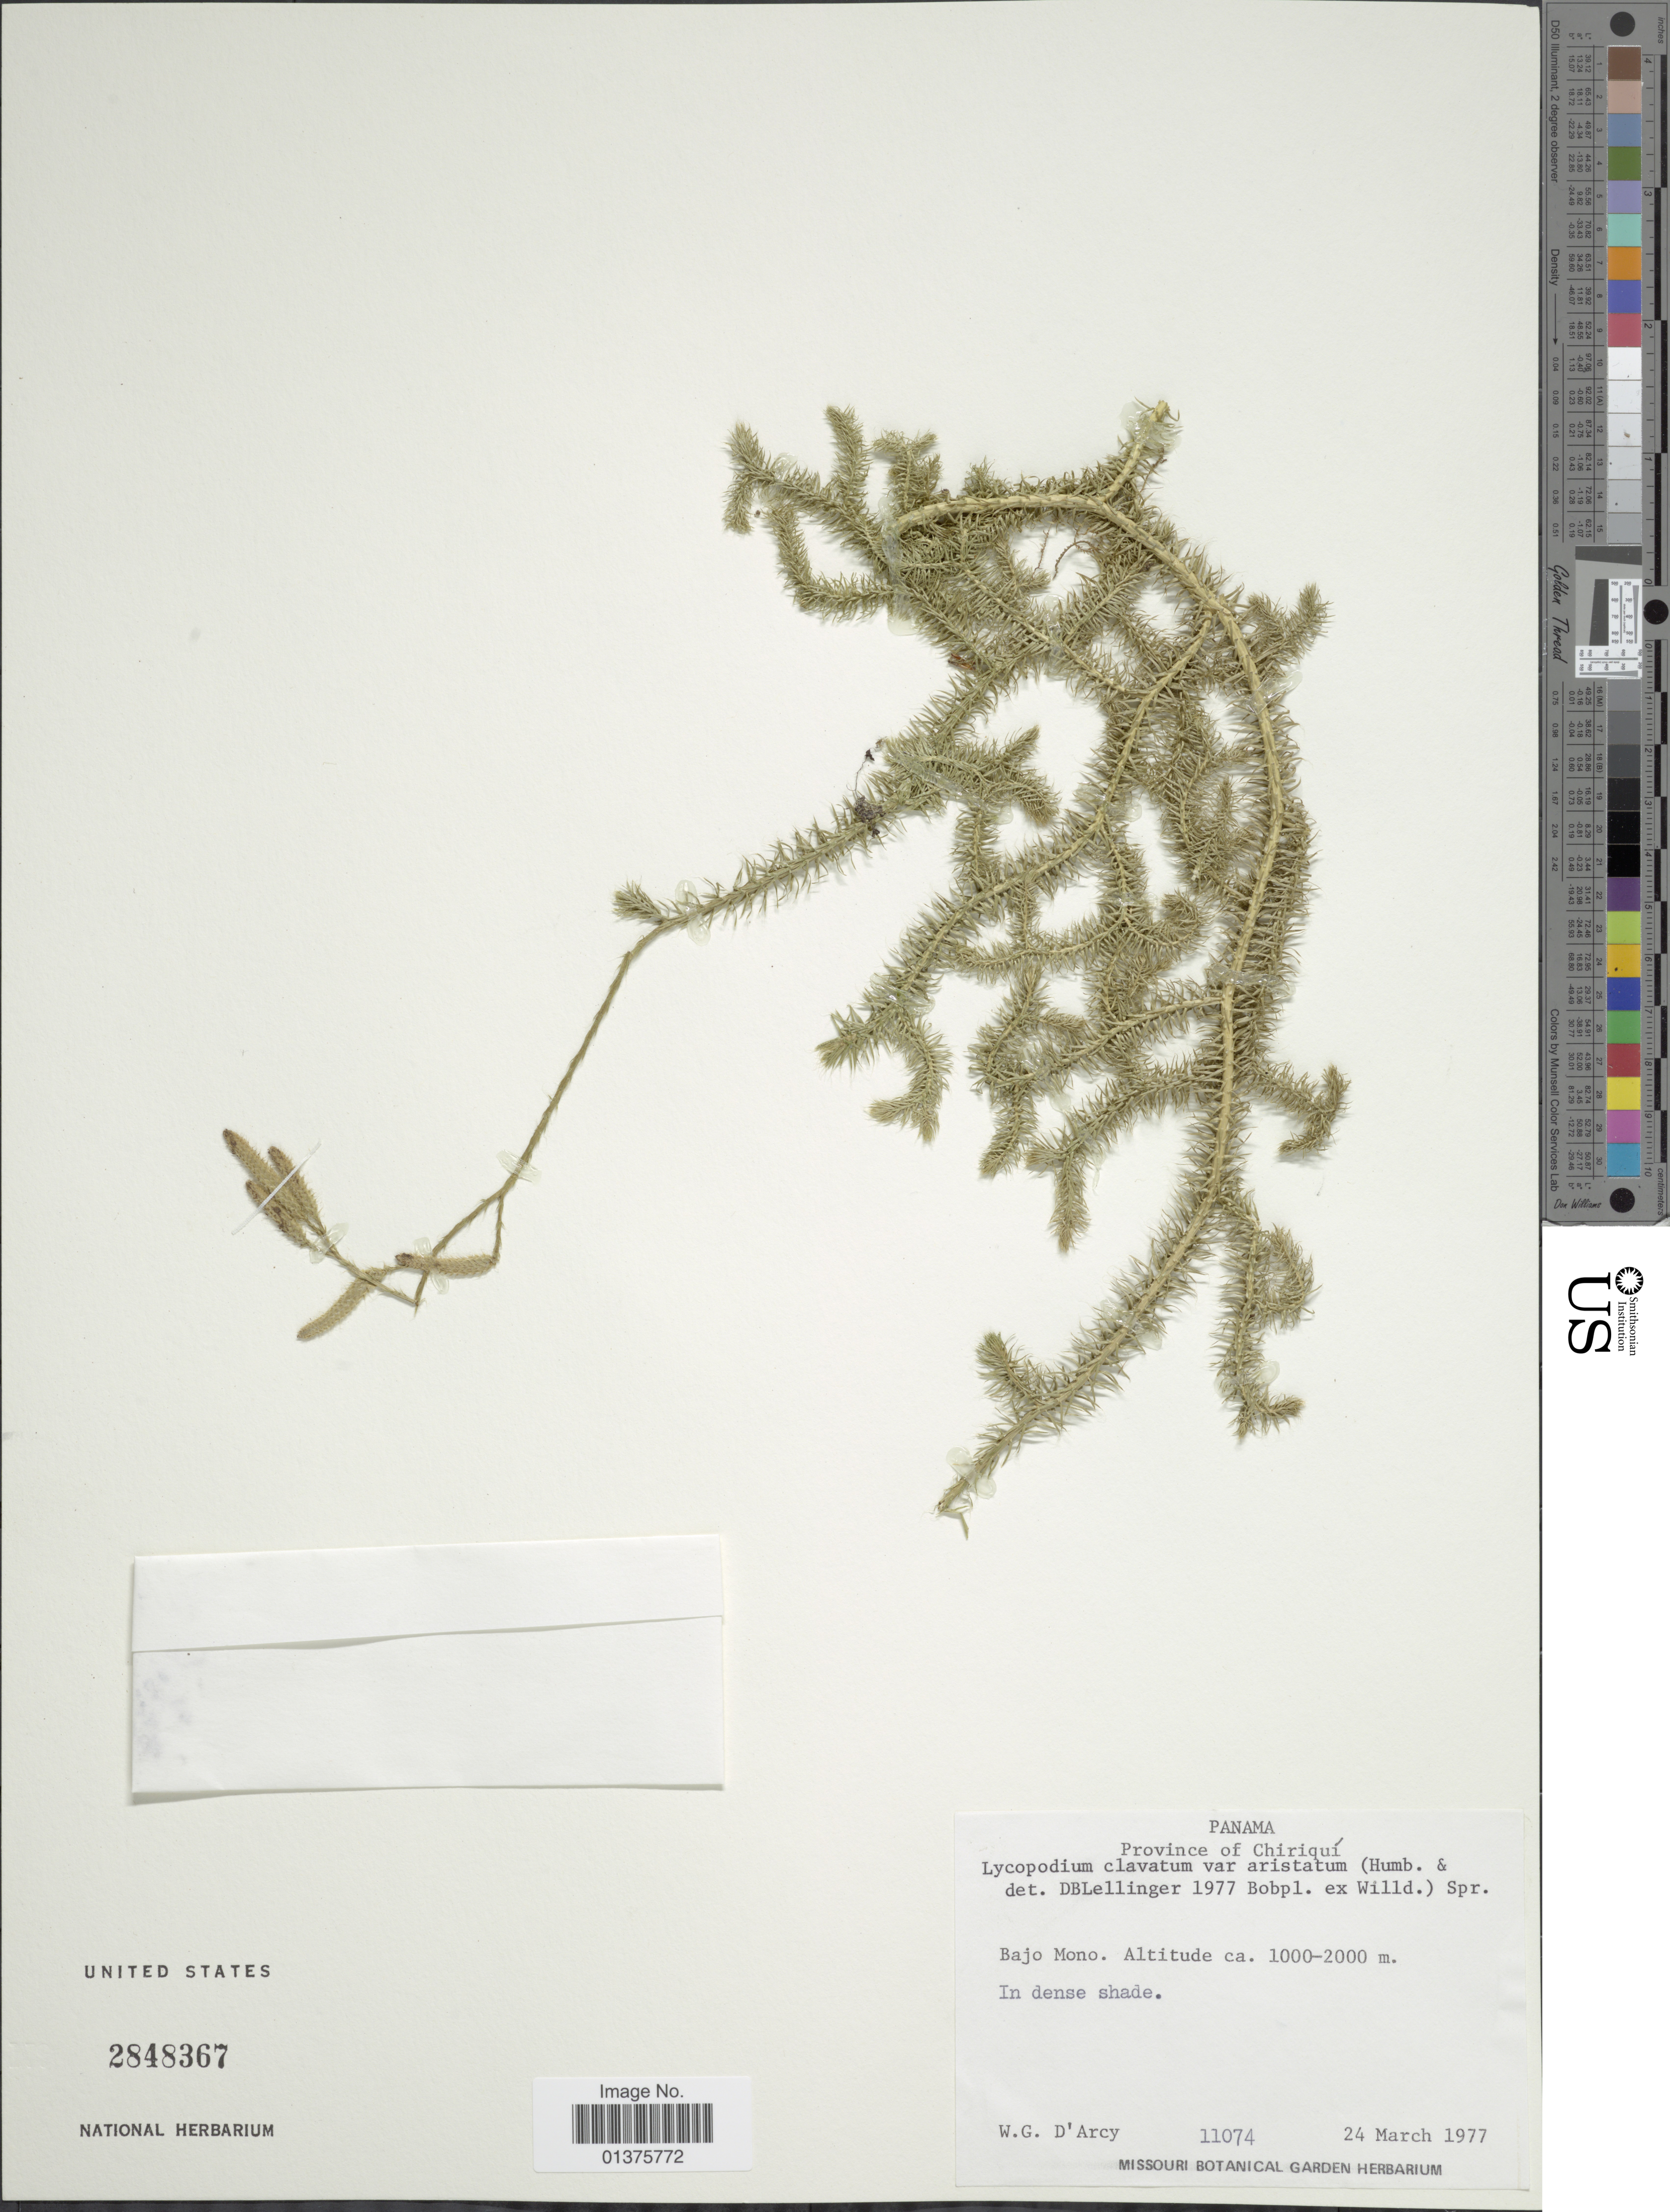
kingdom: Plantae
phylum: Tracheophyta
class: Lycopodiopsida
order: Lycopodiales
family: Lycopodiaceae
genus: Lycopodium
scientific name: Lycopodium clavatum var. aristatum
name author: (Humb. & Bonpl. ex Willd.) Spring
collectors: W. G. D'Arcy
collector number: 11074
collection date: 1977-03-24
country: Panama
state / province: Chiriqui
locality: Bajo Mono, in dense shade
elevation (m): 1000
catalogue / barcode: US 2848367